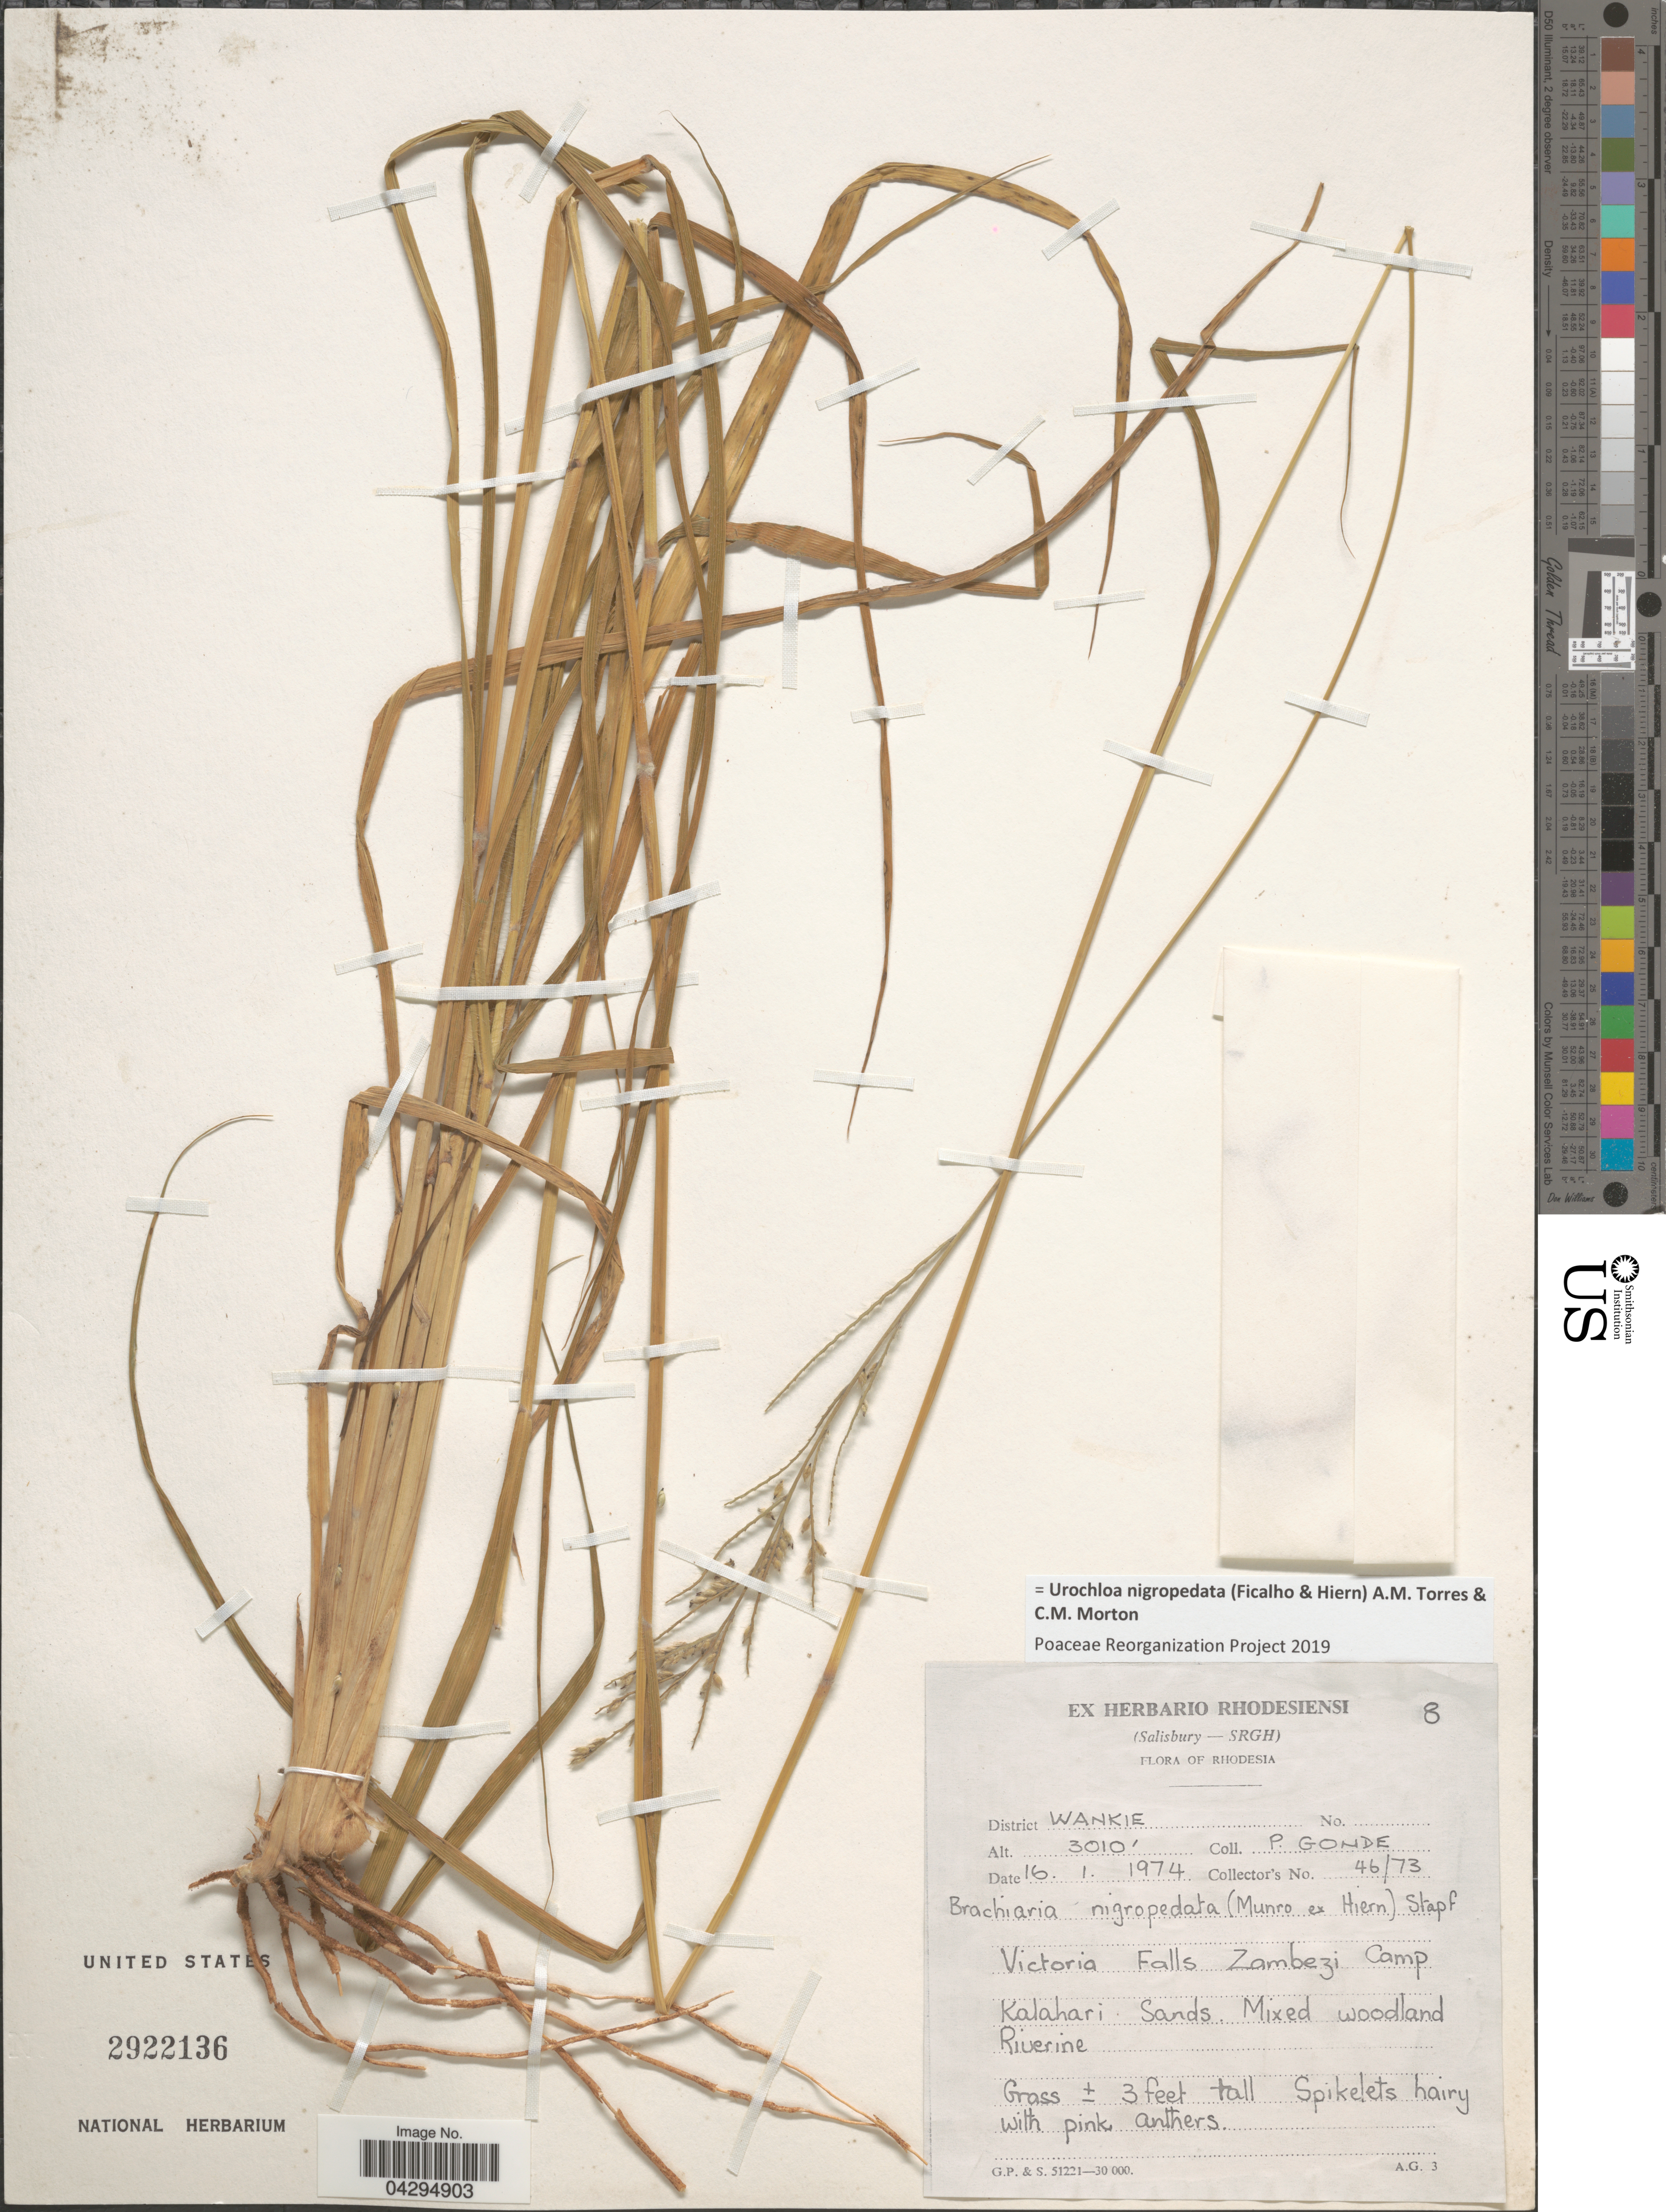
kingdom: Plantae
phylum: Tracheophyta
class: Liliopsida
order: Poales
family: Poaceae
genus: Urochloa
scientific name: Urochloa nigropedata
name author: (Ficalho & Hiern) A.M. Torres & C.M. Morton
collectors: P. Gonde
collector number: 46/73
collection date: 1974-01-16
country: Zimbabwe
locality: Rhodesia. District Wankie. Victoria Falls Zambezi Camp. Kalahari. Mixed woodland Riverine.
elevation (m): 917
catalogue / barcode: US 2922136